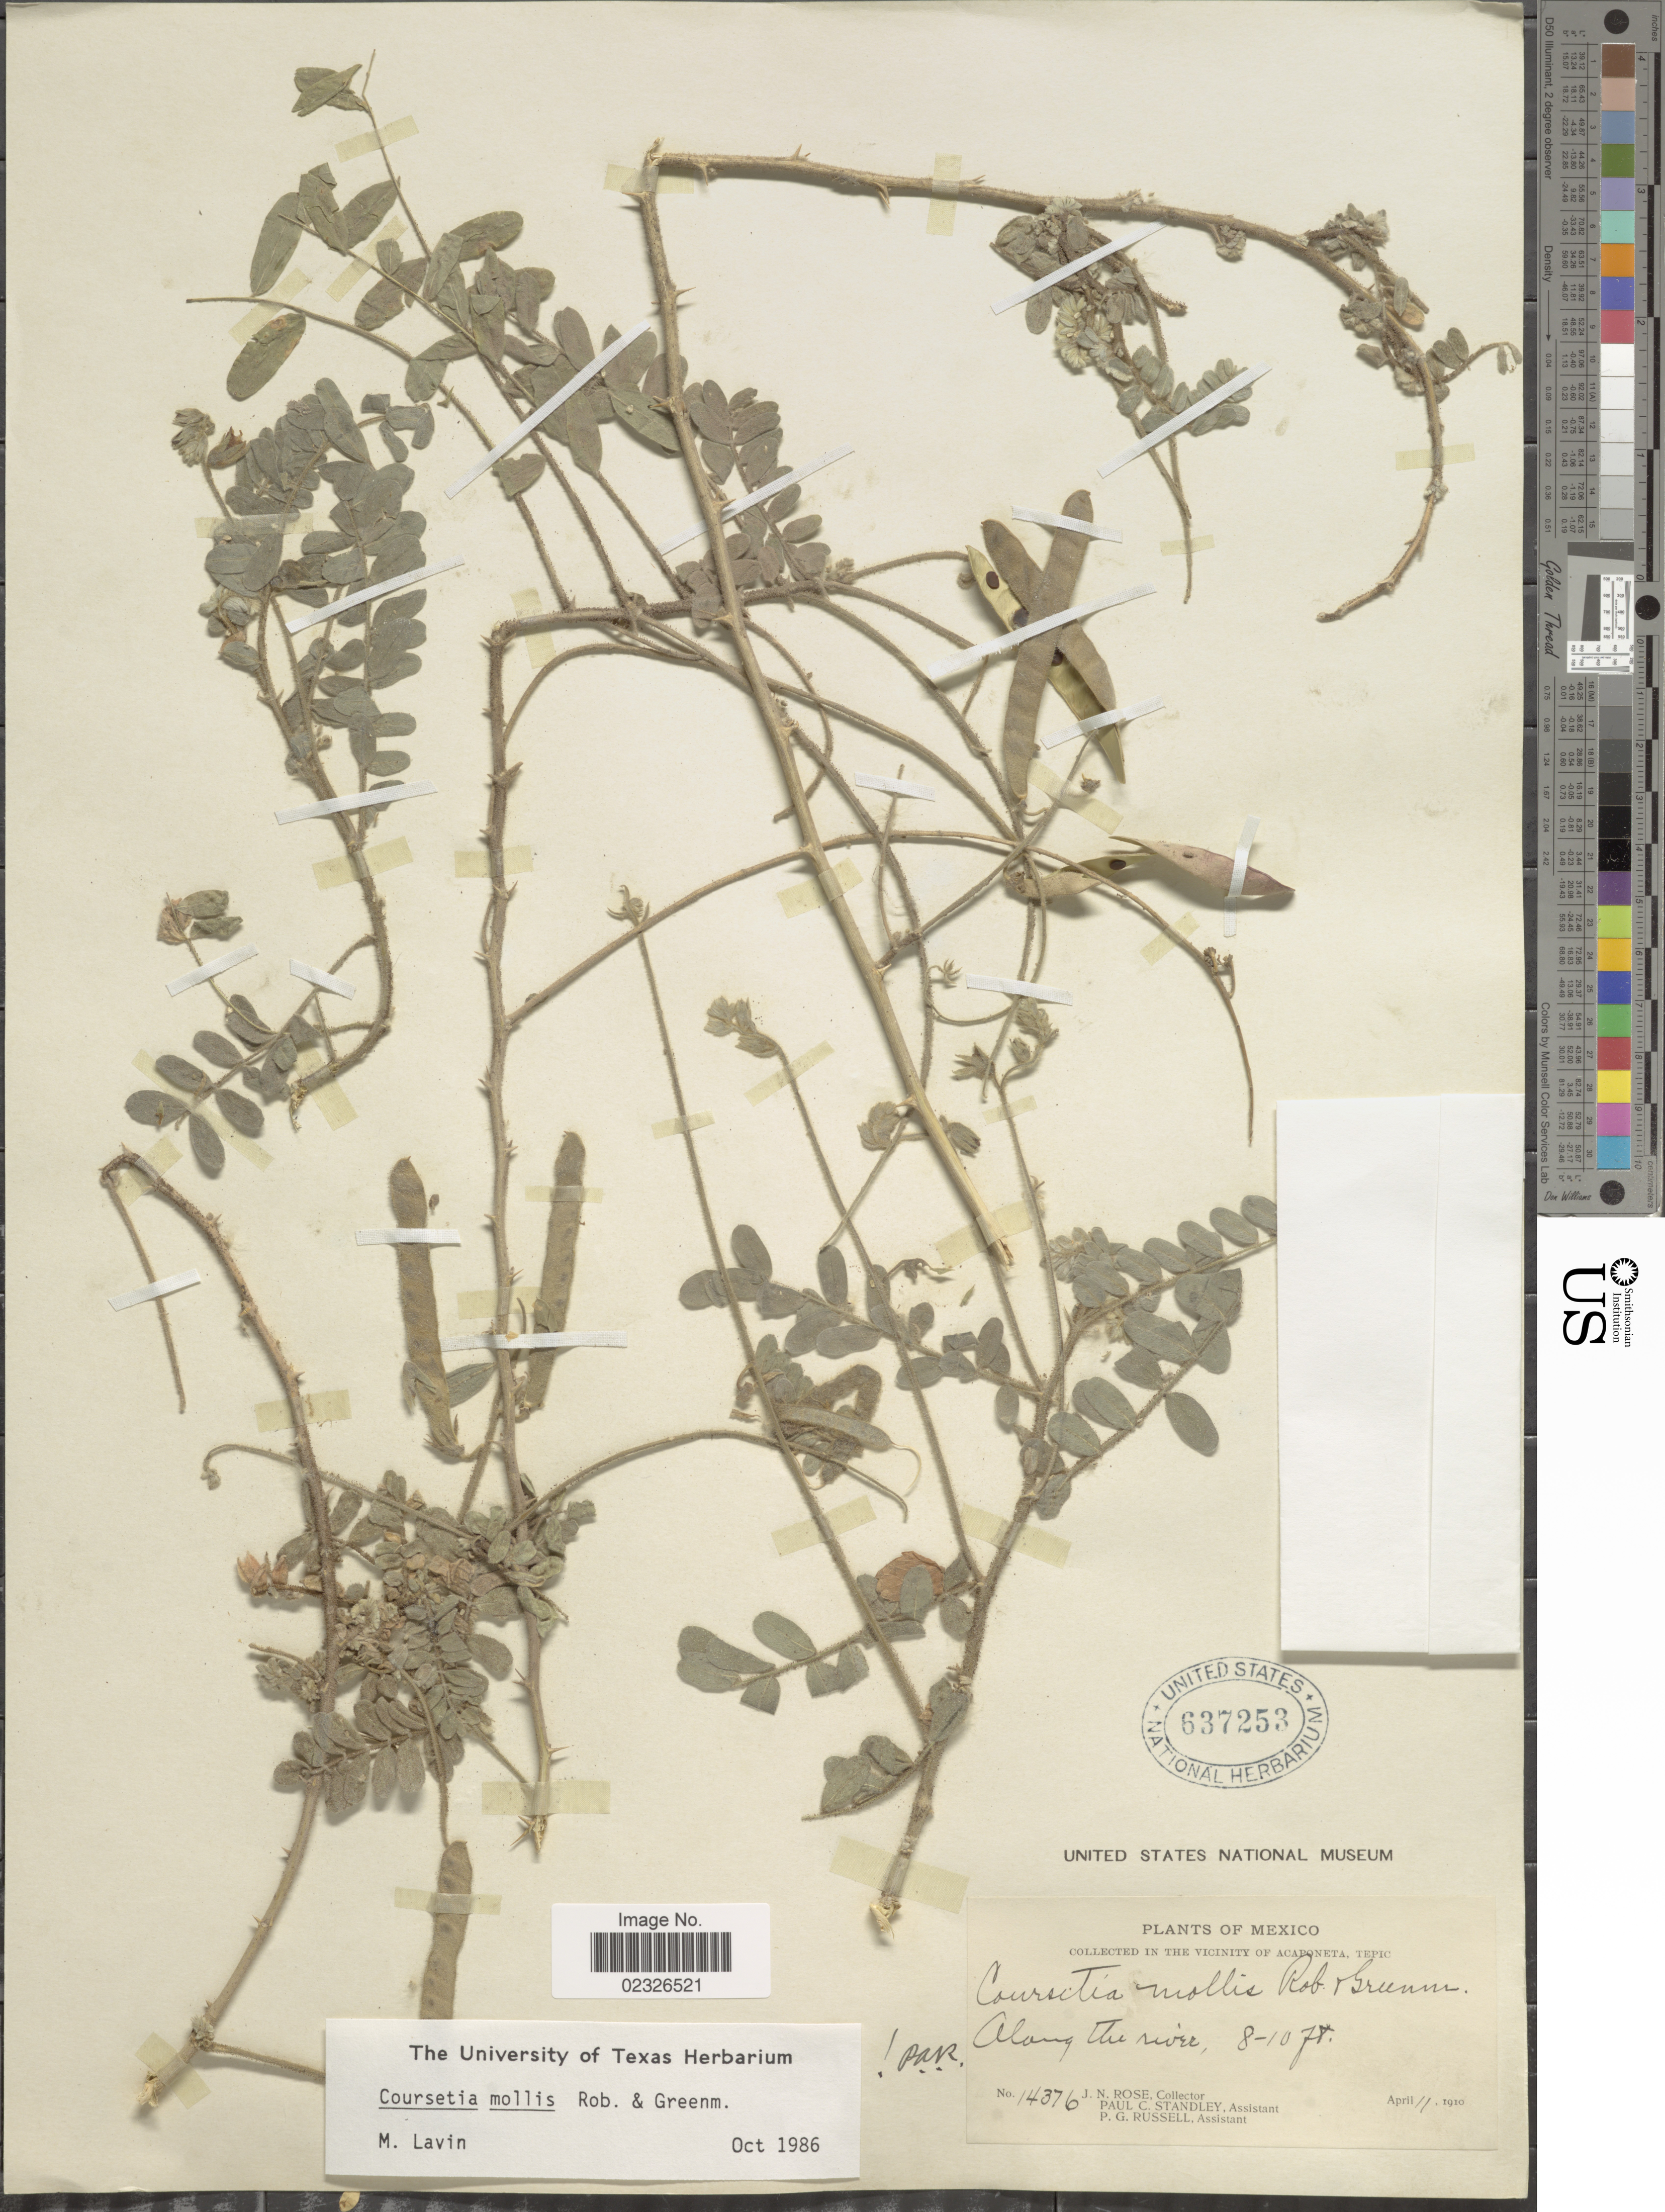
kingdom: Plantae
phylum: Tracheophyta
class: Magnoliopsida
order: Fabales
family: Fabaceae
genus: Coursetia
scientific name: Coursetia mollis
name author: B.L. Rob. & Greenm.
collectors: J. N. Rose, P. C. Standley & P. G. Russell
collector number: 14376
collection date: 1910-04-11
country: Mexico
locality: Acaponeta, Territorio de Tepic. Along the river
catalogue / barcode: US 637253